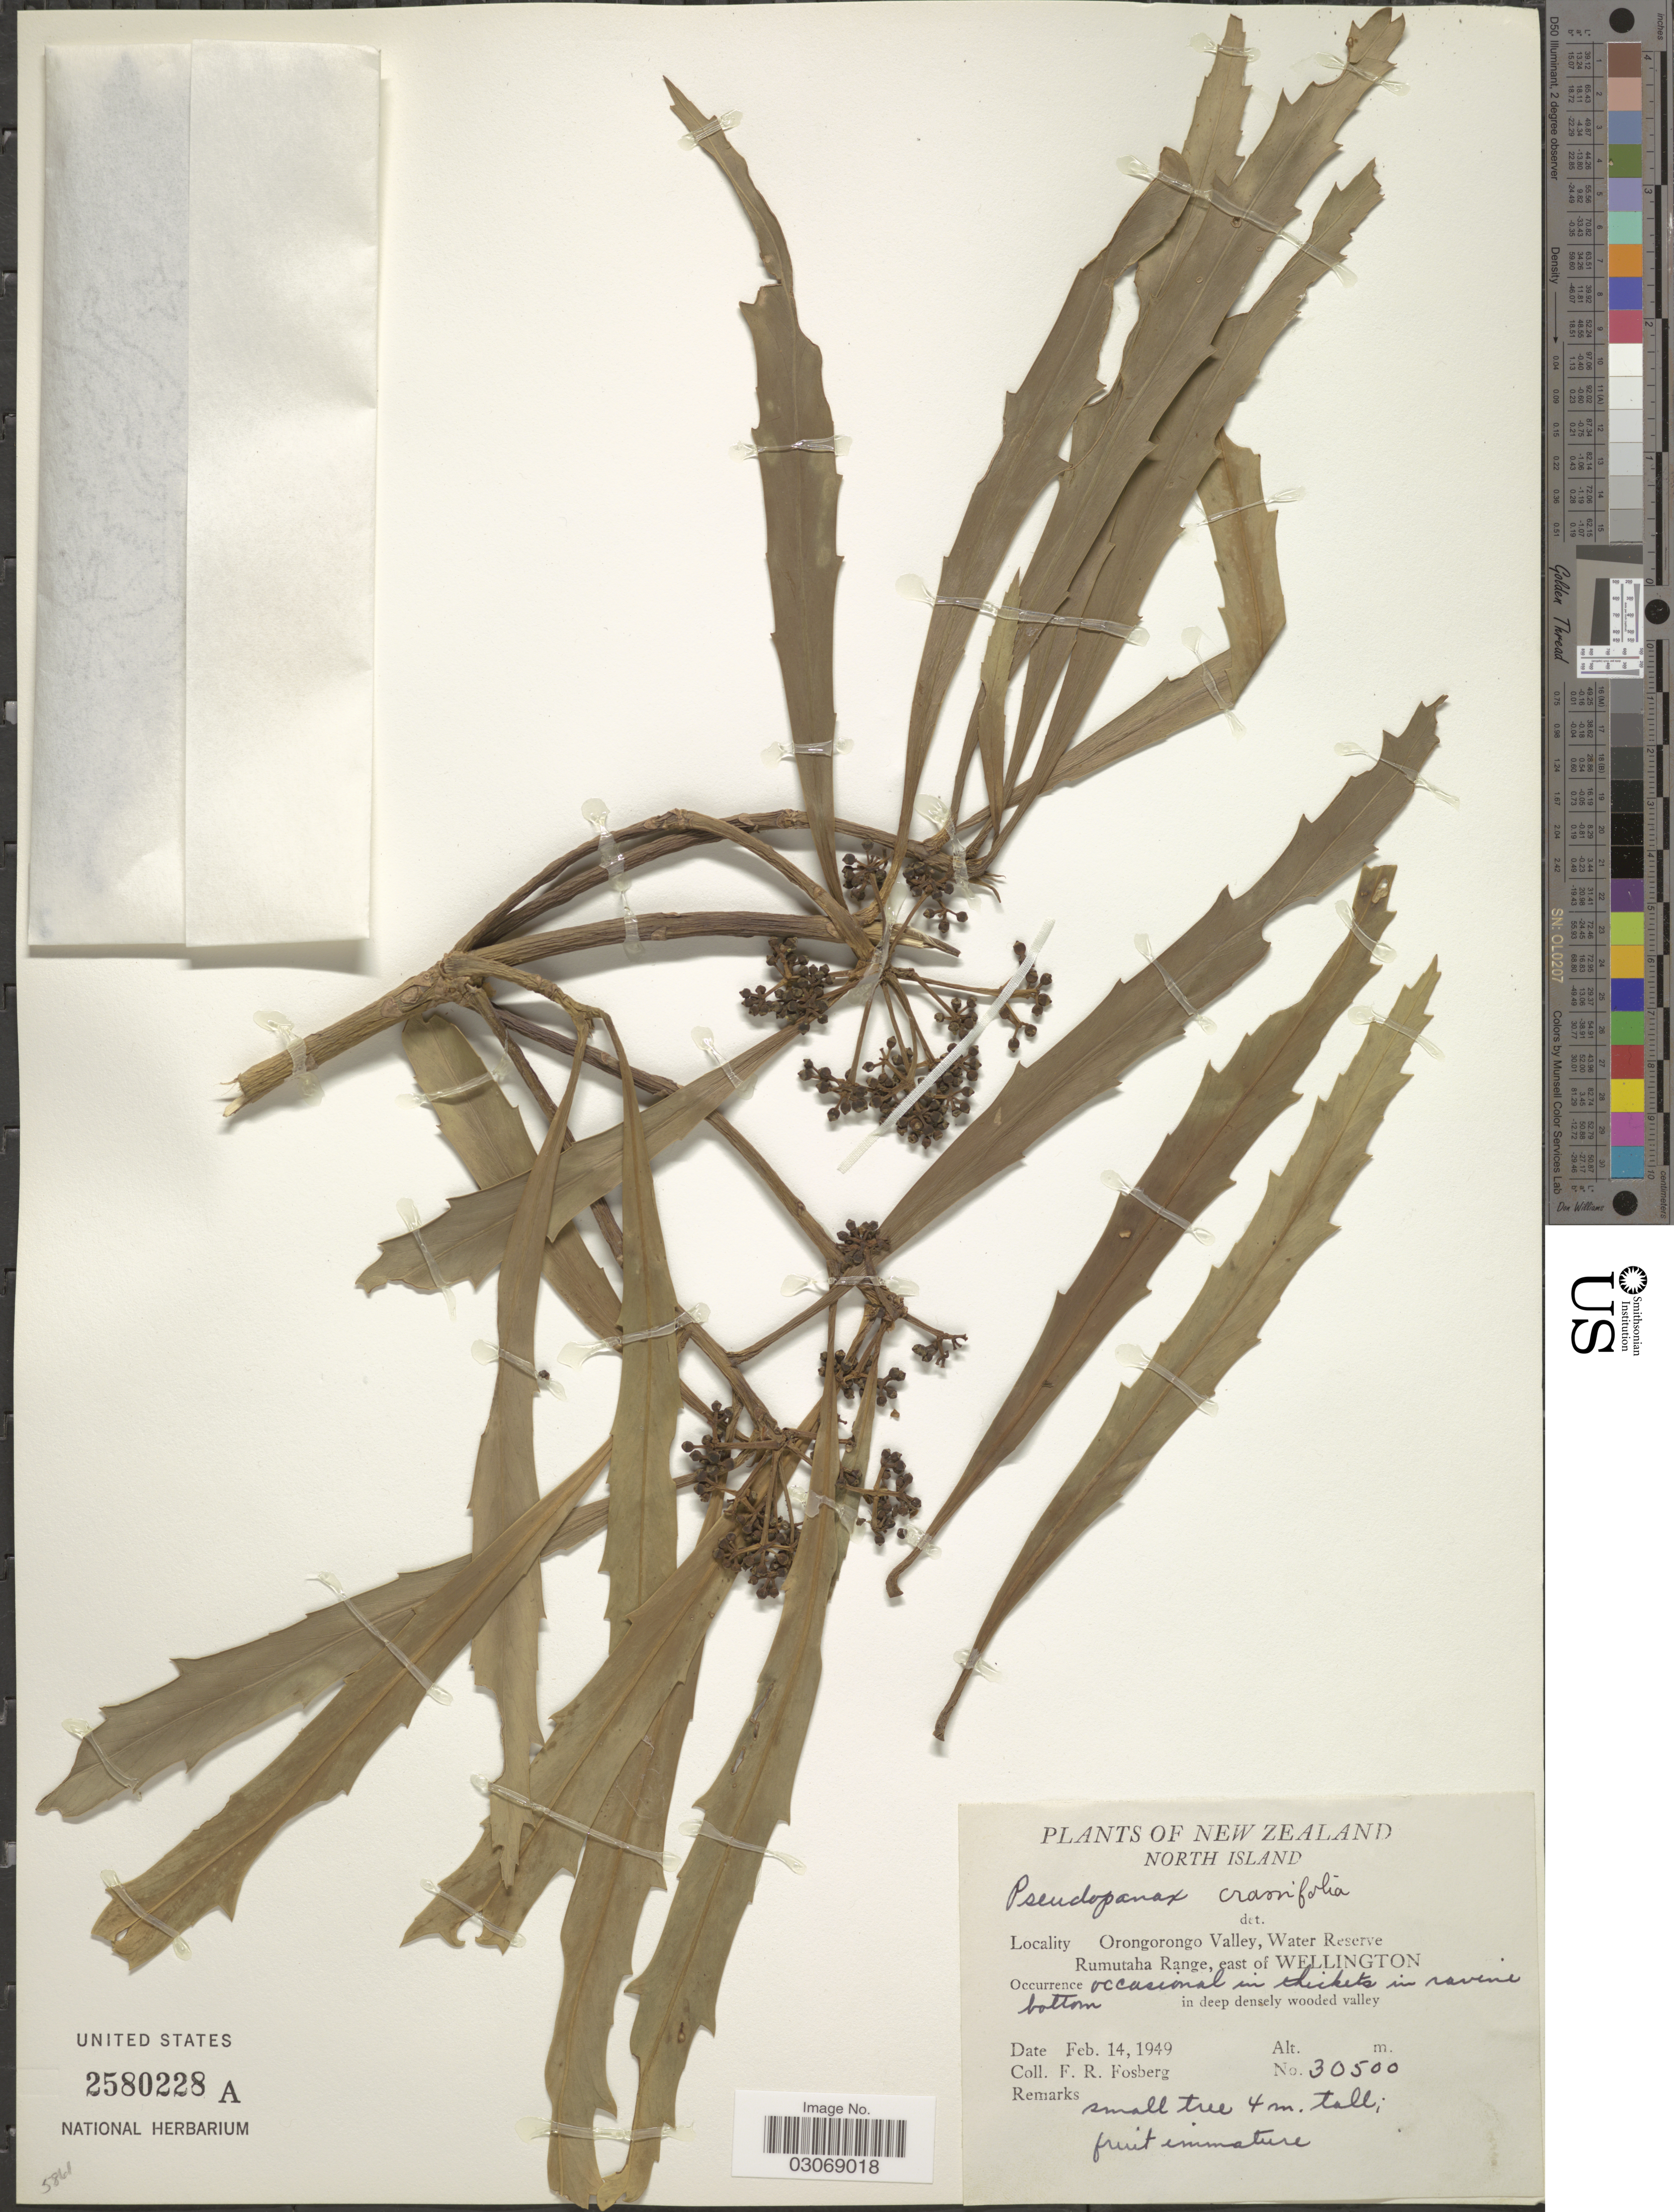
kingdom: Plantae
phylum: Tracheophyta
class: Magnoliopsida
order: Apiales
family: Araliaceae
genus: Pseudopanax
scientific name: Pseudopanax crassifolius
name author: (Sol. ex A. Cunn.) K. Koch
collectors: F. R. Fosberg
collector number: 30500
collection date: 1949-02-14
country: New Zealand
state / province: Wellington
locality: North Island. Orongorongo Valley, Water Reserve Rumutaha Range, east of Wellington.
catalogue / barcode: US 2580228A